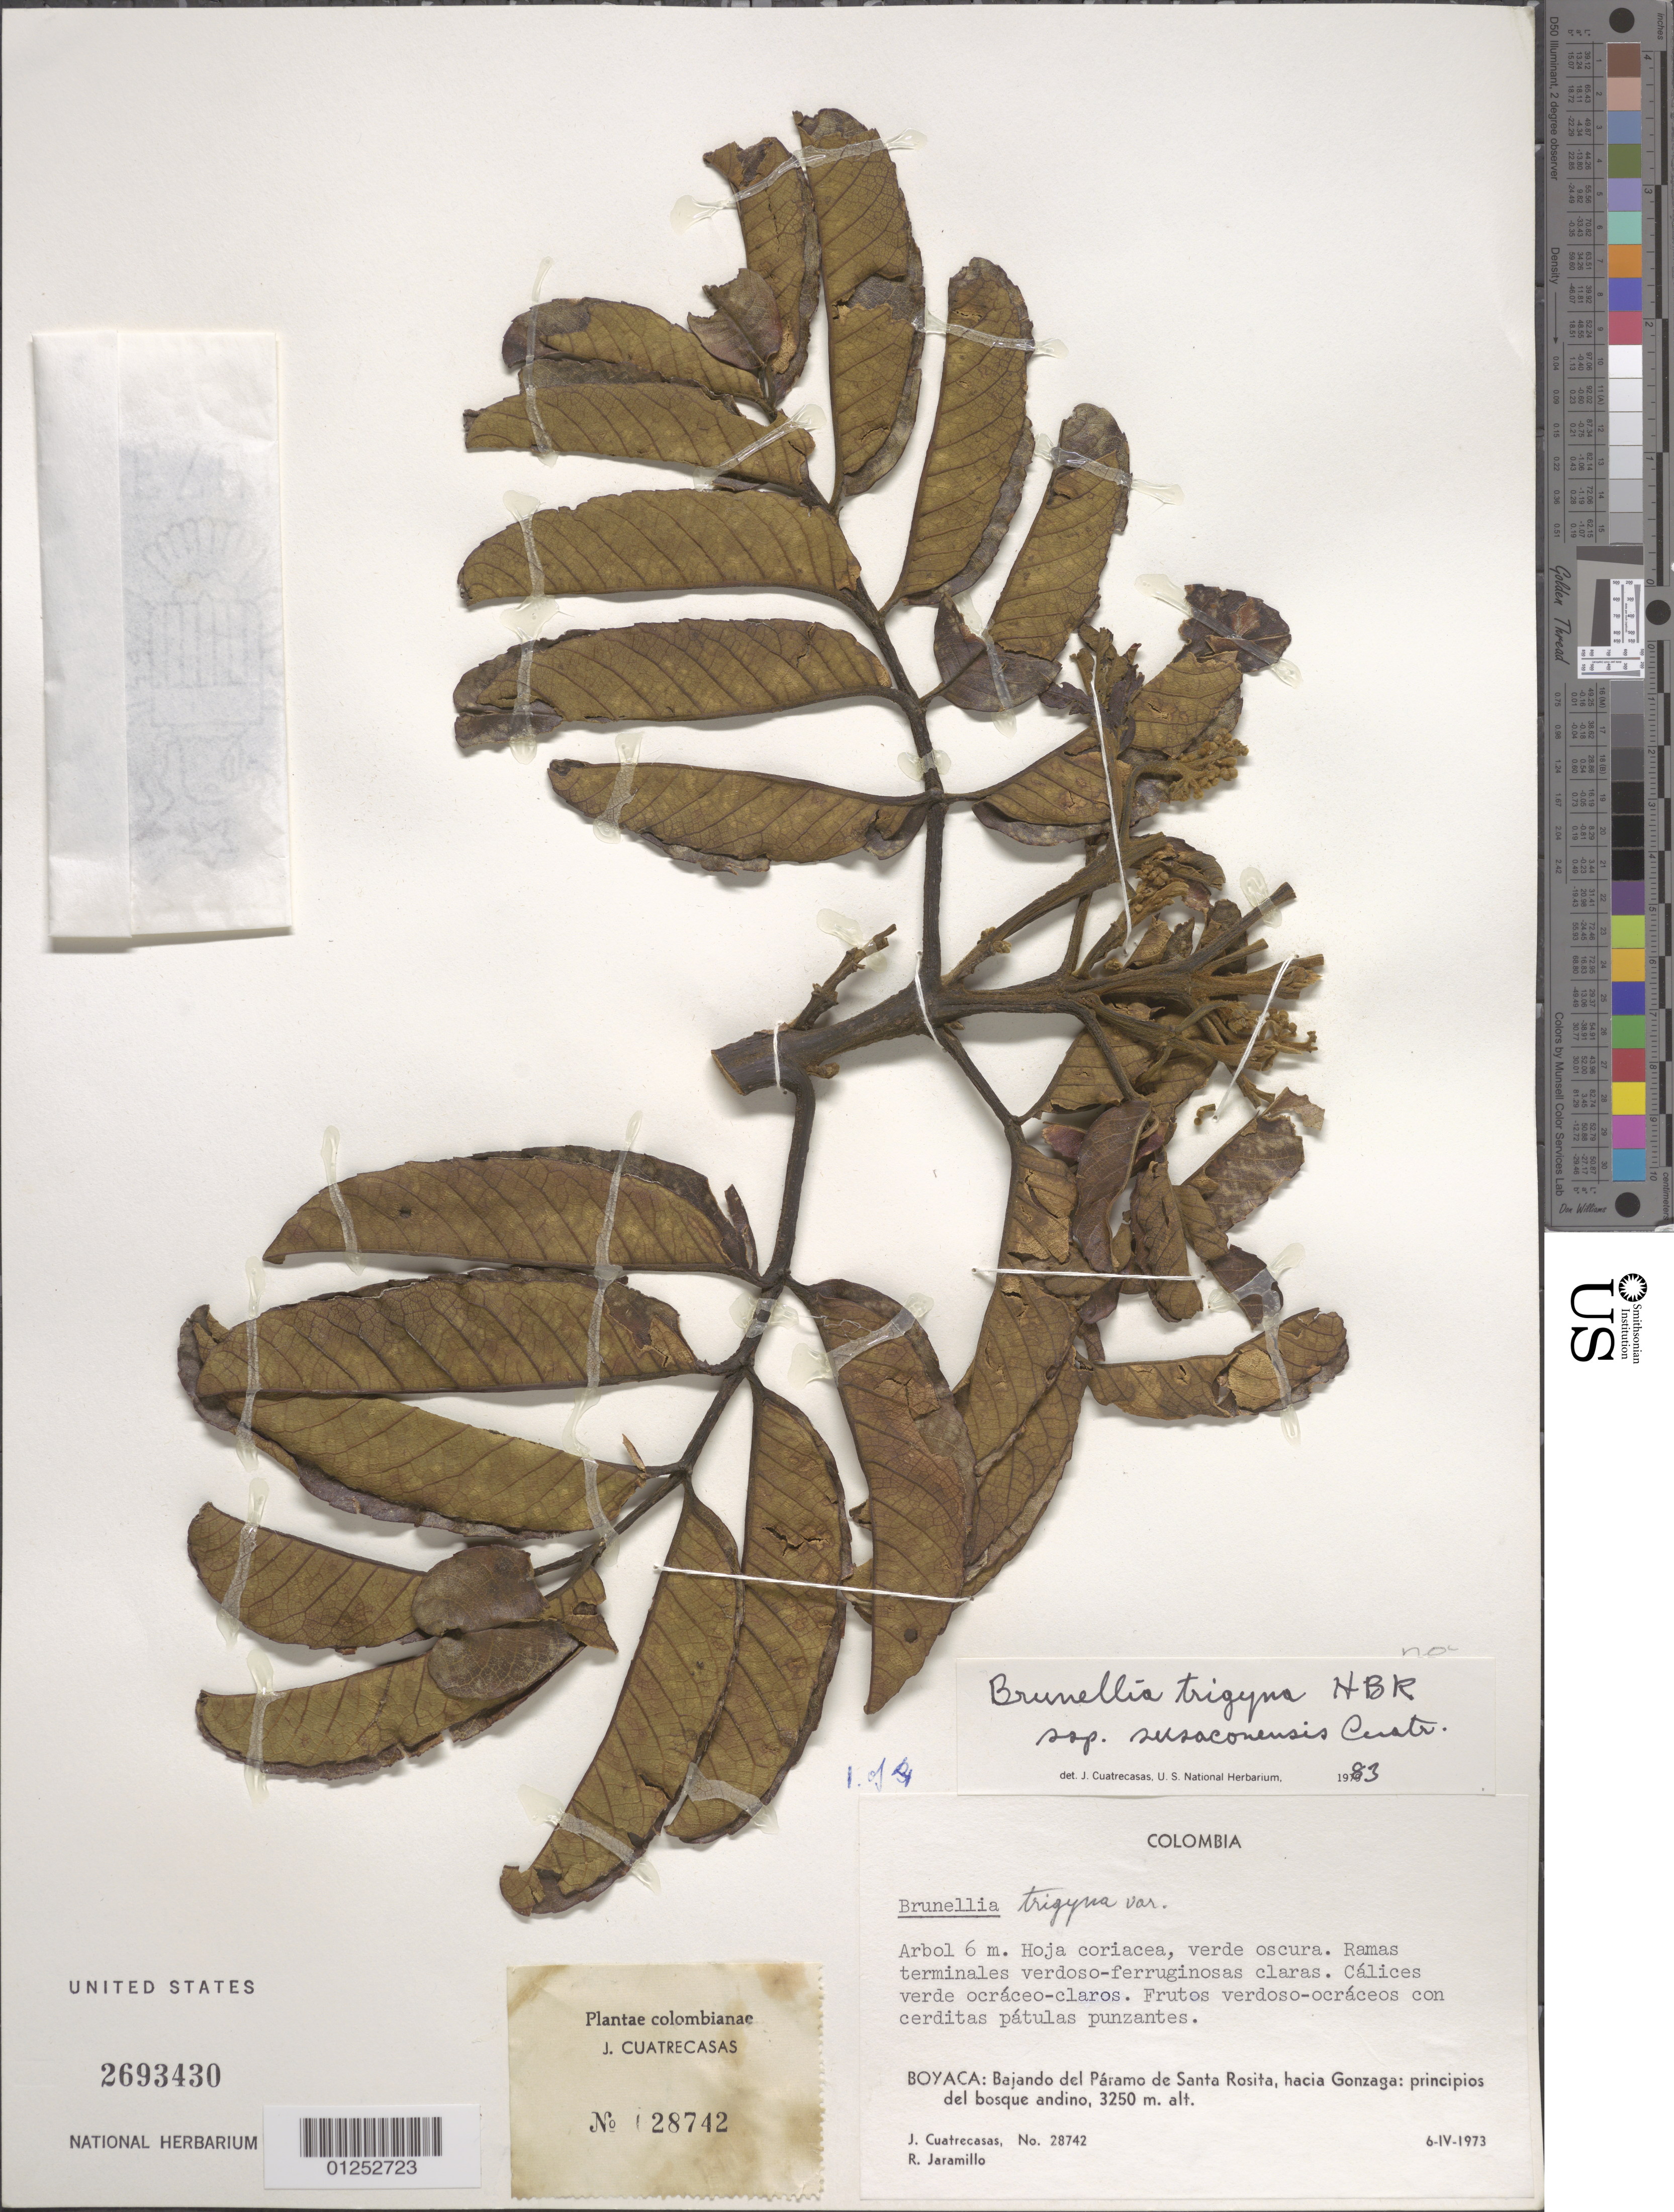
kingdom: Plantae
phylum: Tracheophyta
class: Magnoliopsida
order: Oxalidales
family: Brunelliaceae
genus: Brunellia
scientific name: Brunellia propinqua subsp. susaconensis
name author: Cuatrec.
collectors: J. Cuatrecasas & R. Jaramillo M.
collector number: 28742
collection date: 1973-04-06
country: Colombia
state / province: Boyacá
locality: Bajando del Páramo de Santa Rosita, hacia Gonzaga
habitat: Principios del bosque andino.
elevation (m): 3250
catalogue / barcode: US 2693430